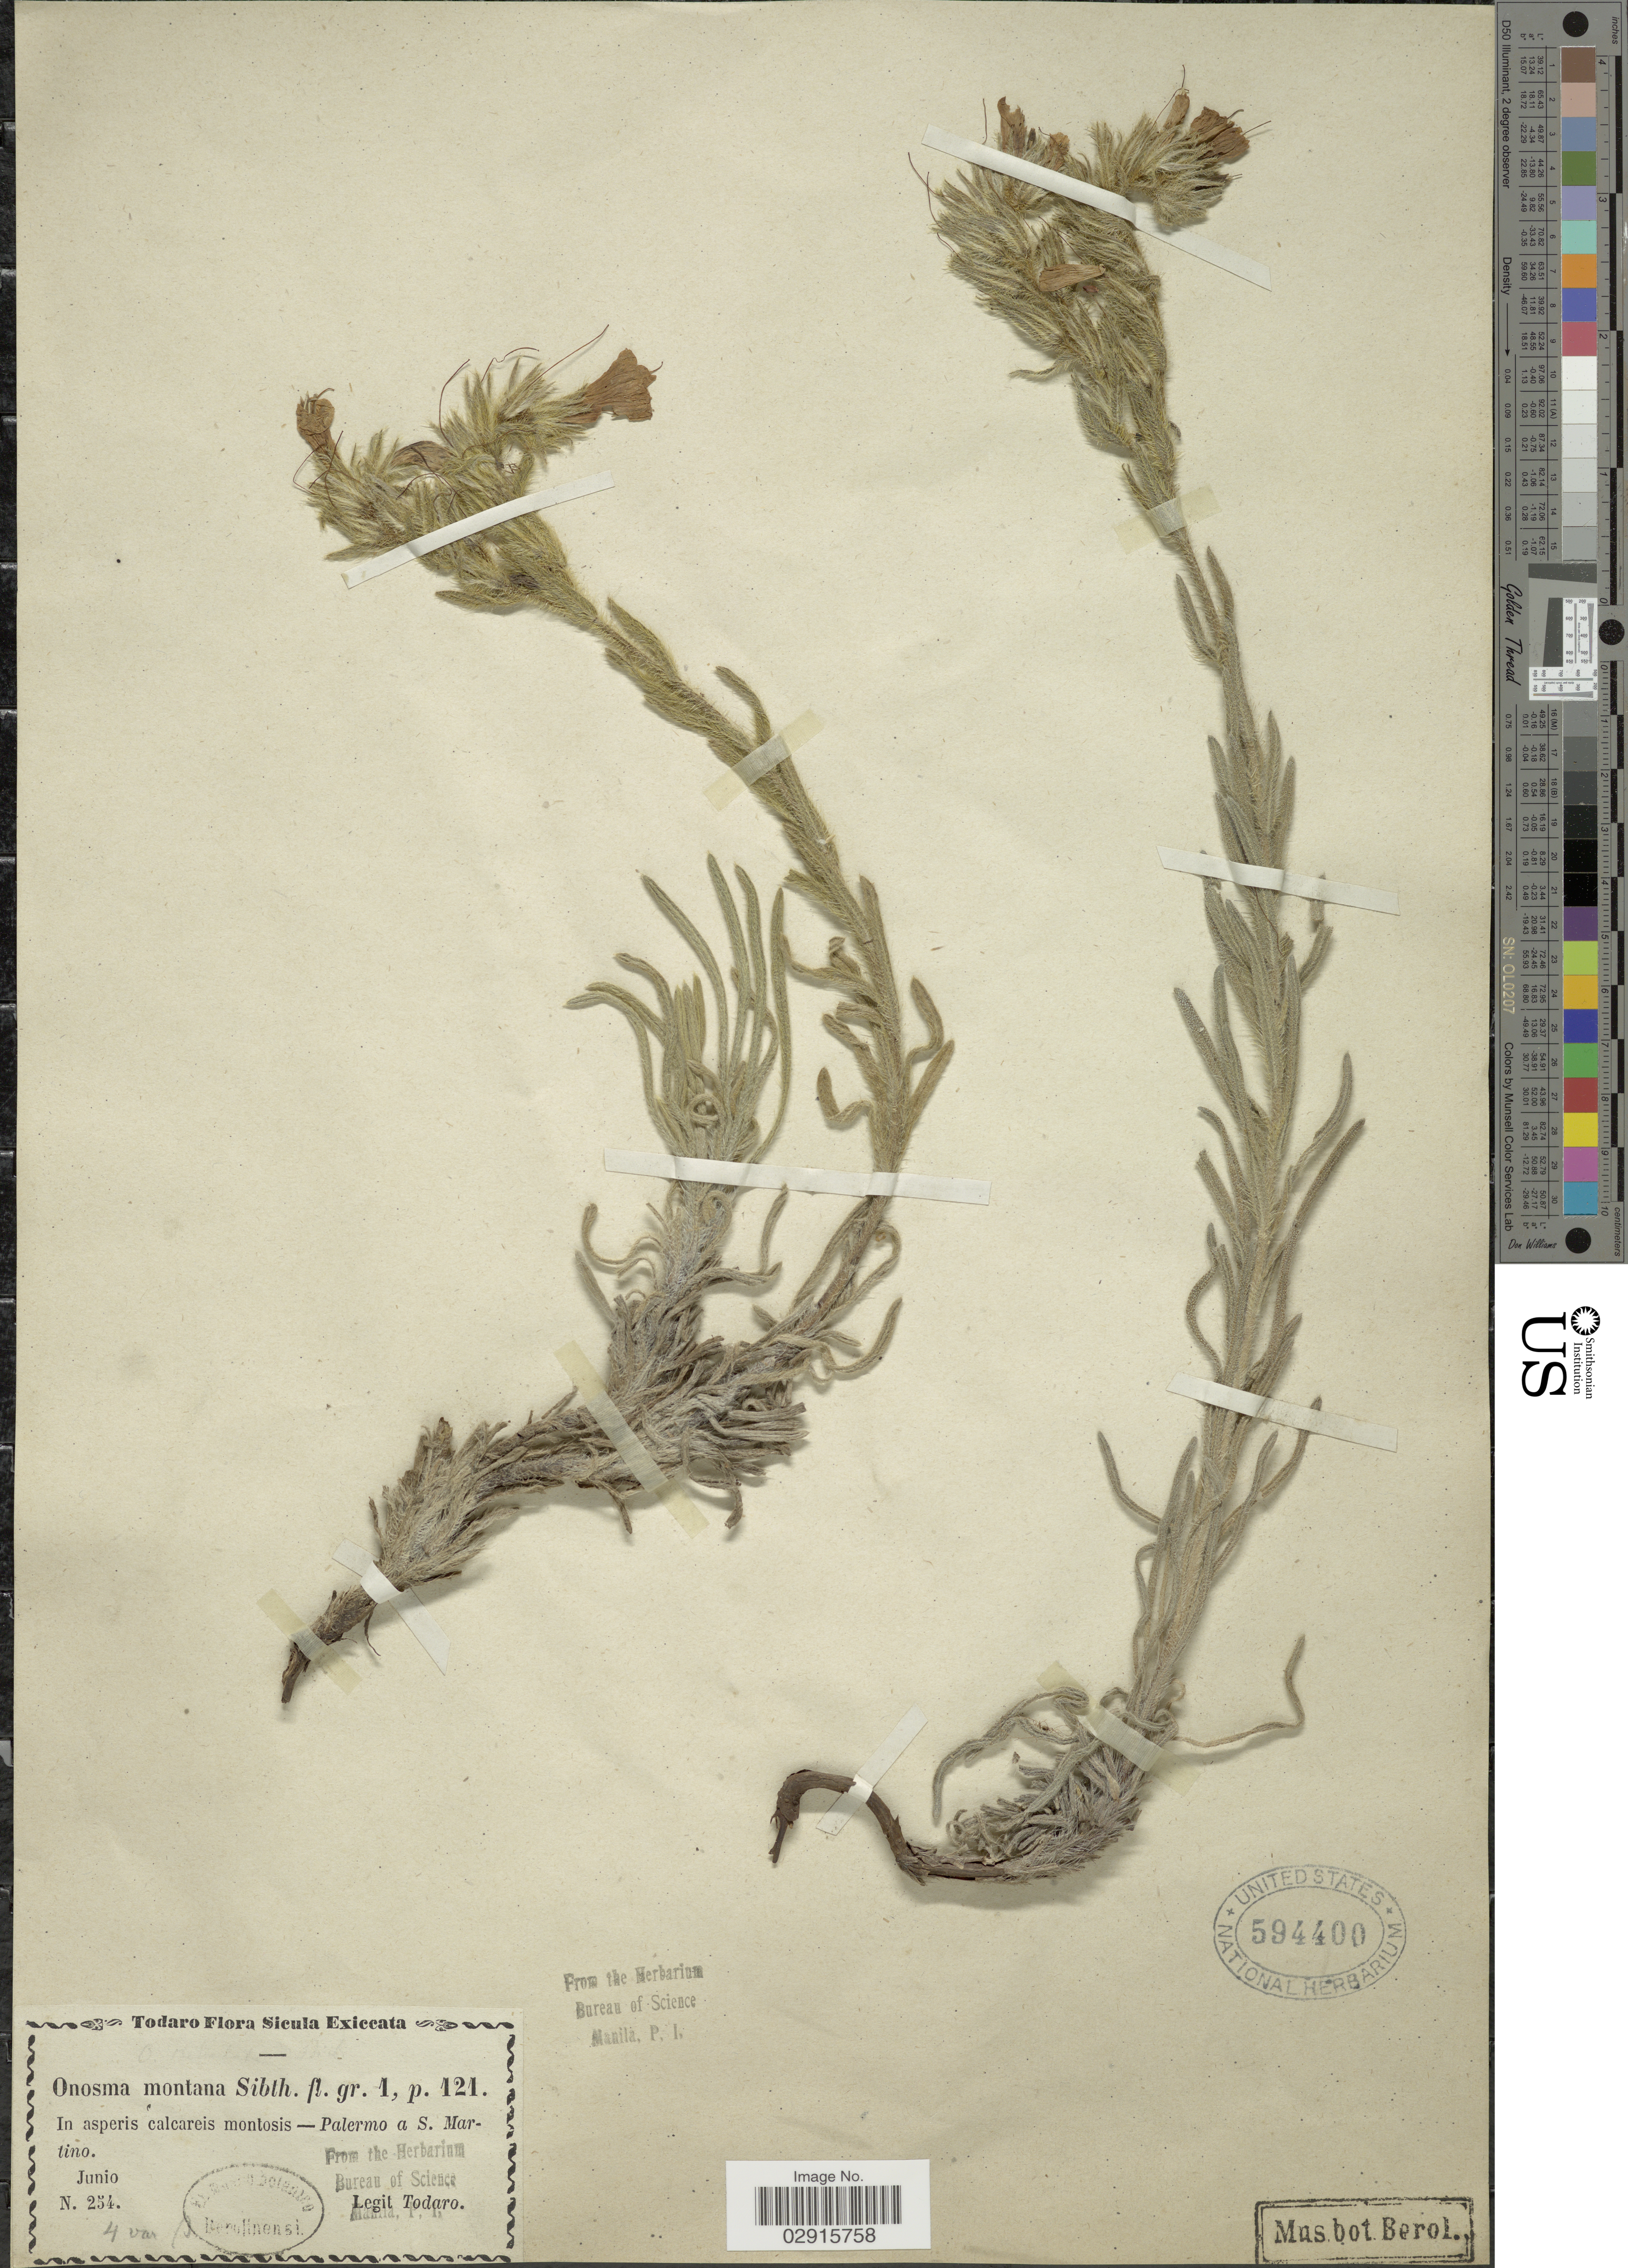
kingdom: Plantae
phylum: Tracheophyta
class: Magnoliopsida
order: Boraginales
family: Boraginaceae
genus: Onosma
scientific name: Onosma montana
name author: Sm.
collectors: Todaro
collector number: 254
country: Italy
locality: In asperis calcareis montosis - Palermo a S. Martino.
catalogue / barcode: US 594400